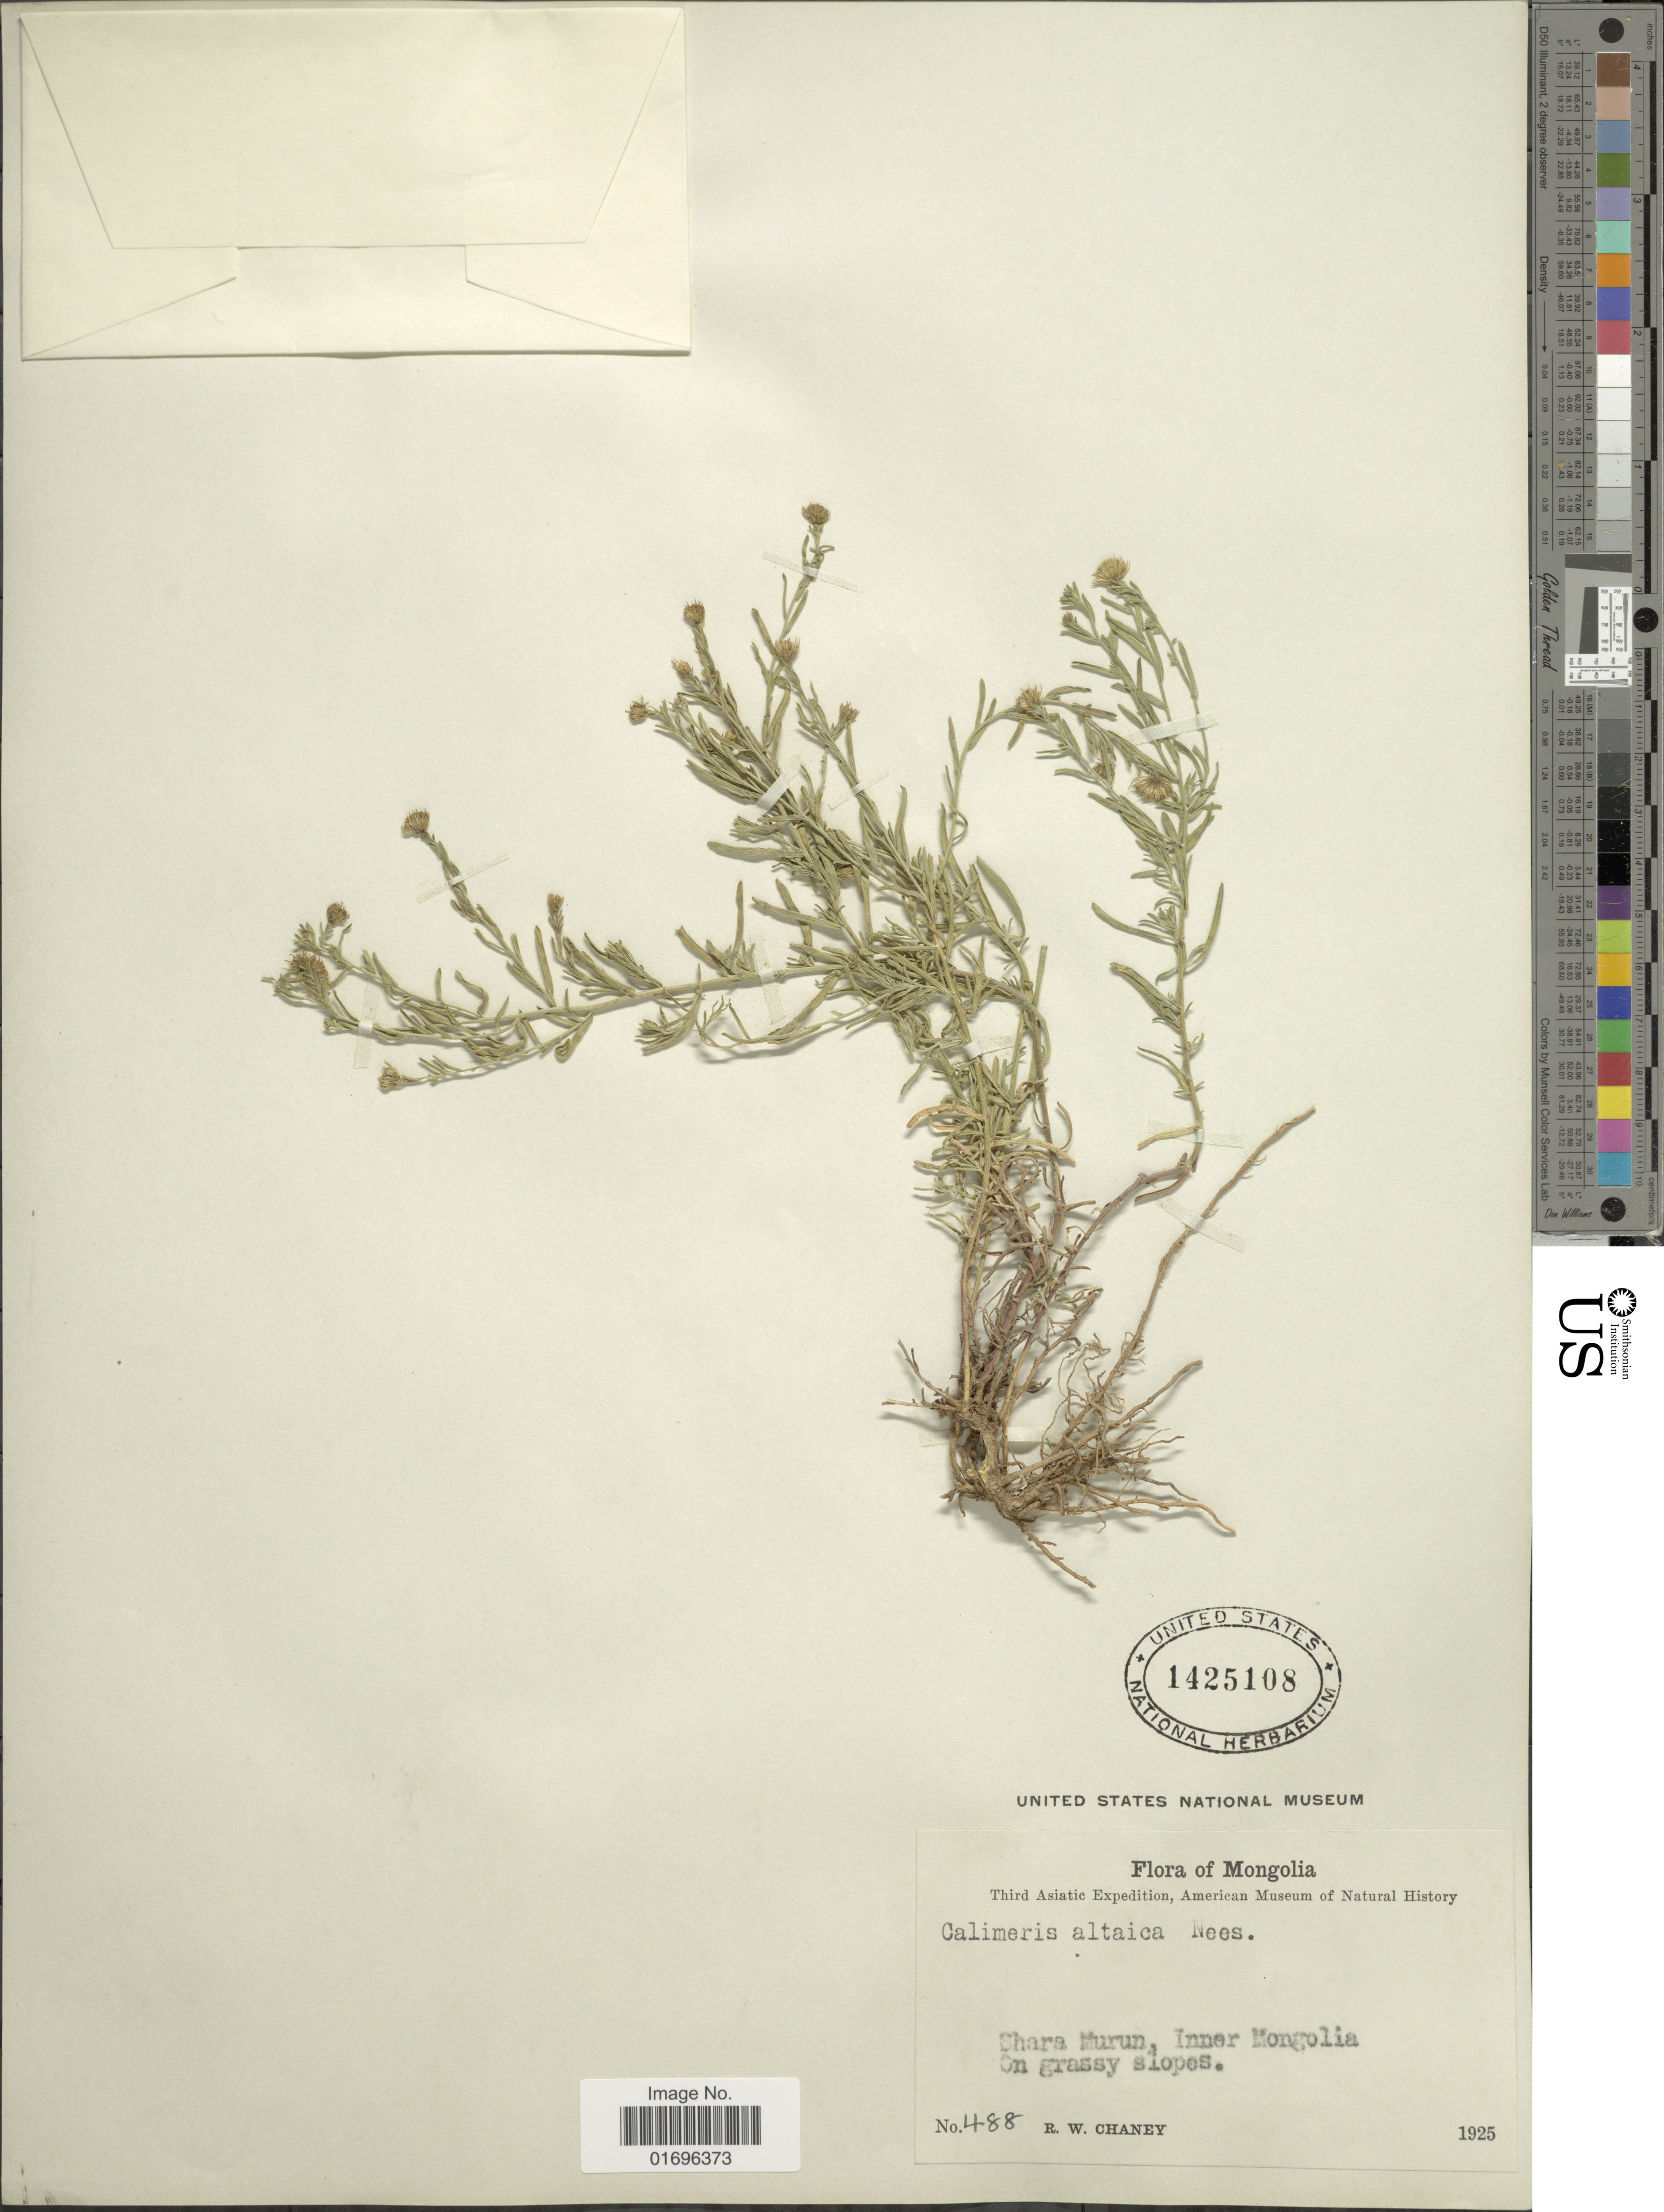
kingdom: Plantae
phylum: Tracheophyta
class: Magnoliopsida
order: Asterales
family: Asteraceae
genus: Aster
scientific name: Aster altaicus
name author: Willd.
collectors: R. Chaney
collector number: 488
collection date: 1925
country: Mongolia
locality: Shara Murun, Inner Mongolia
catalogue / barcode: US 1425108